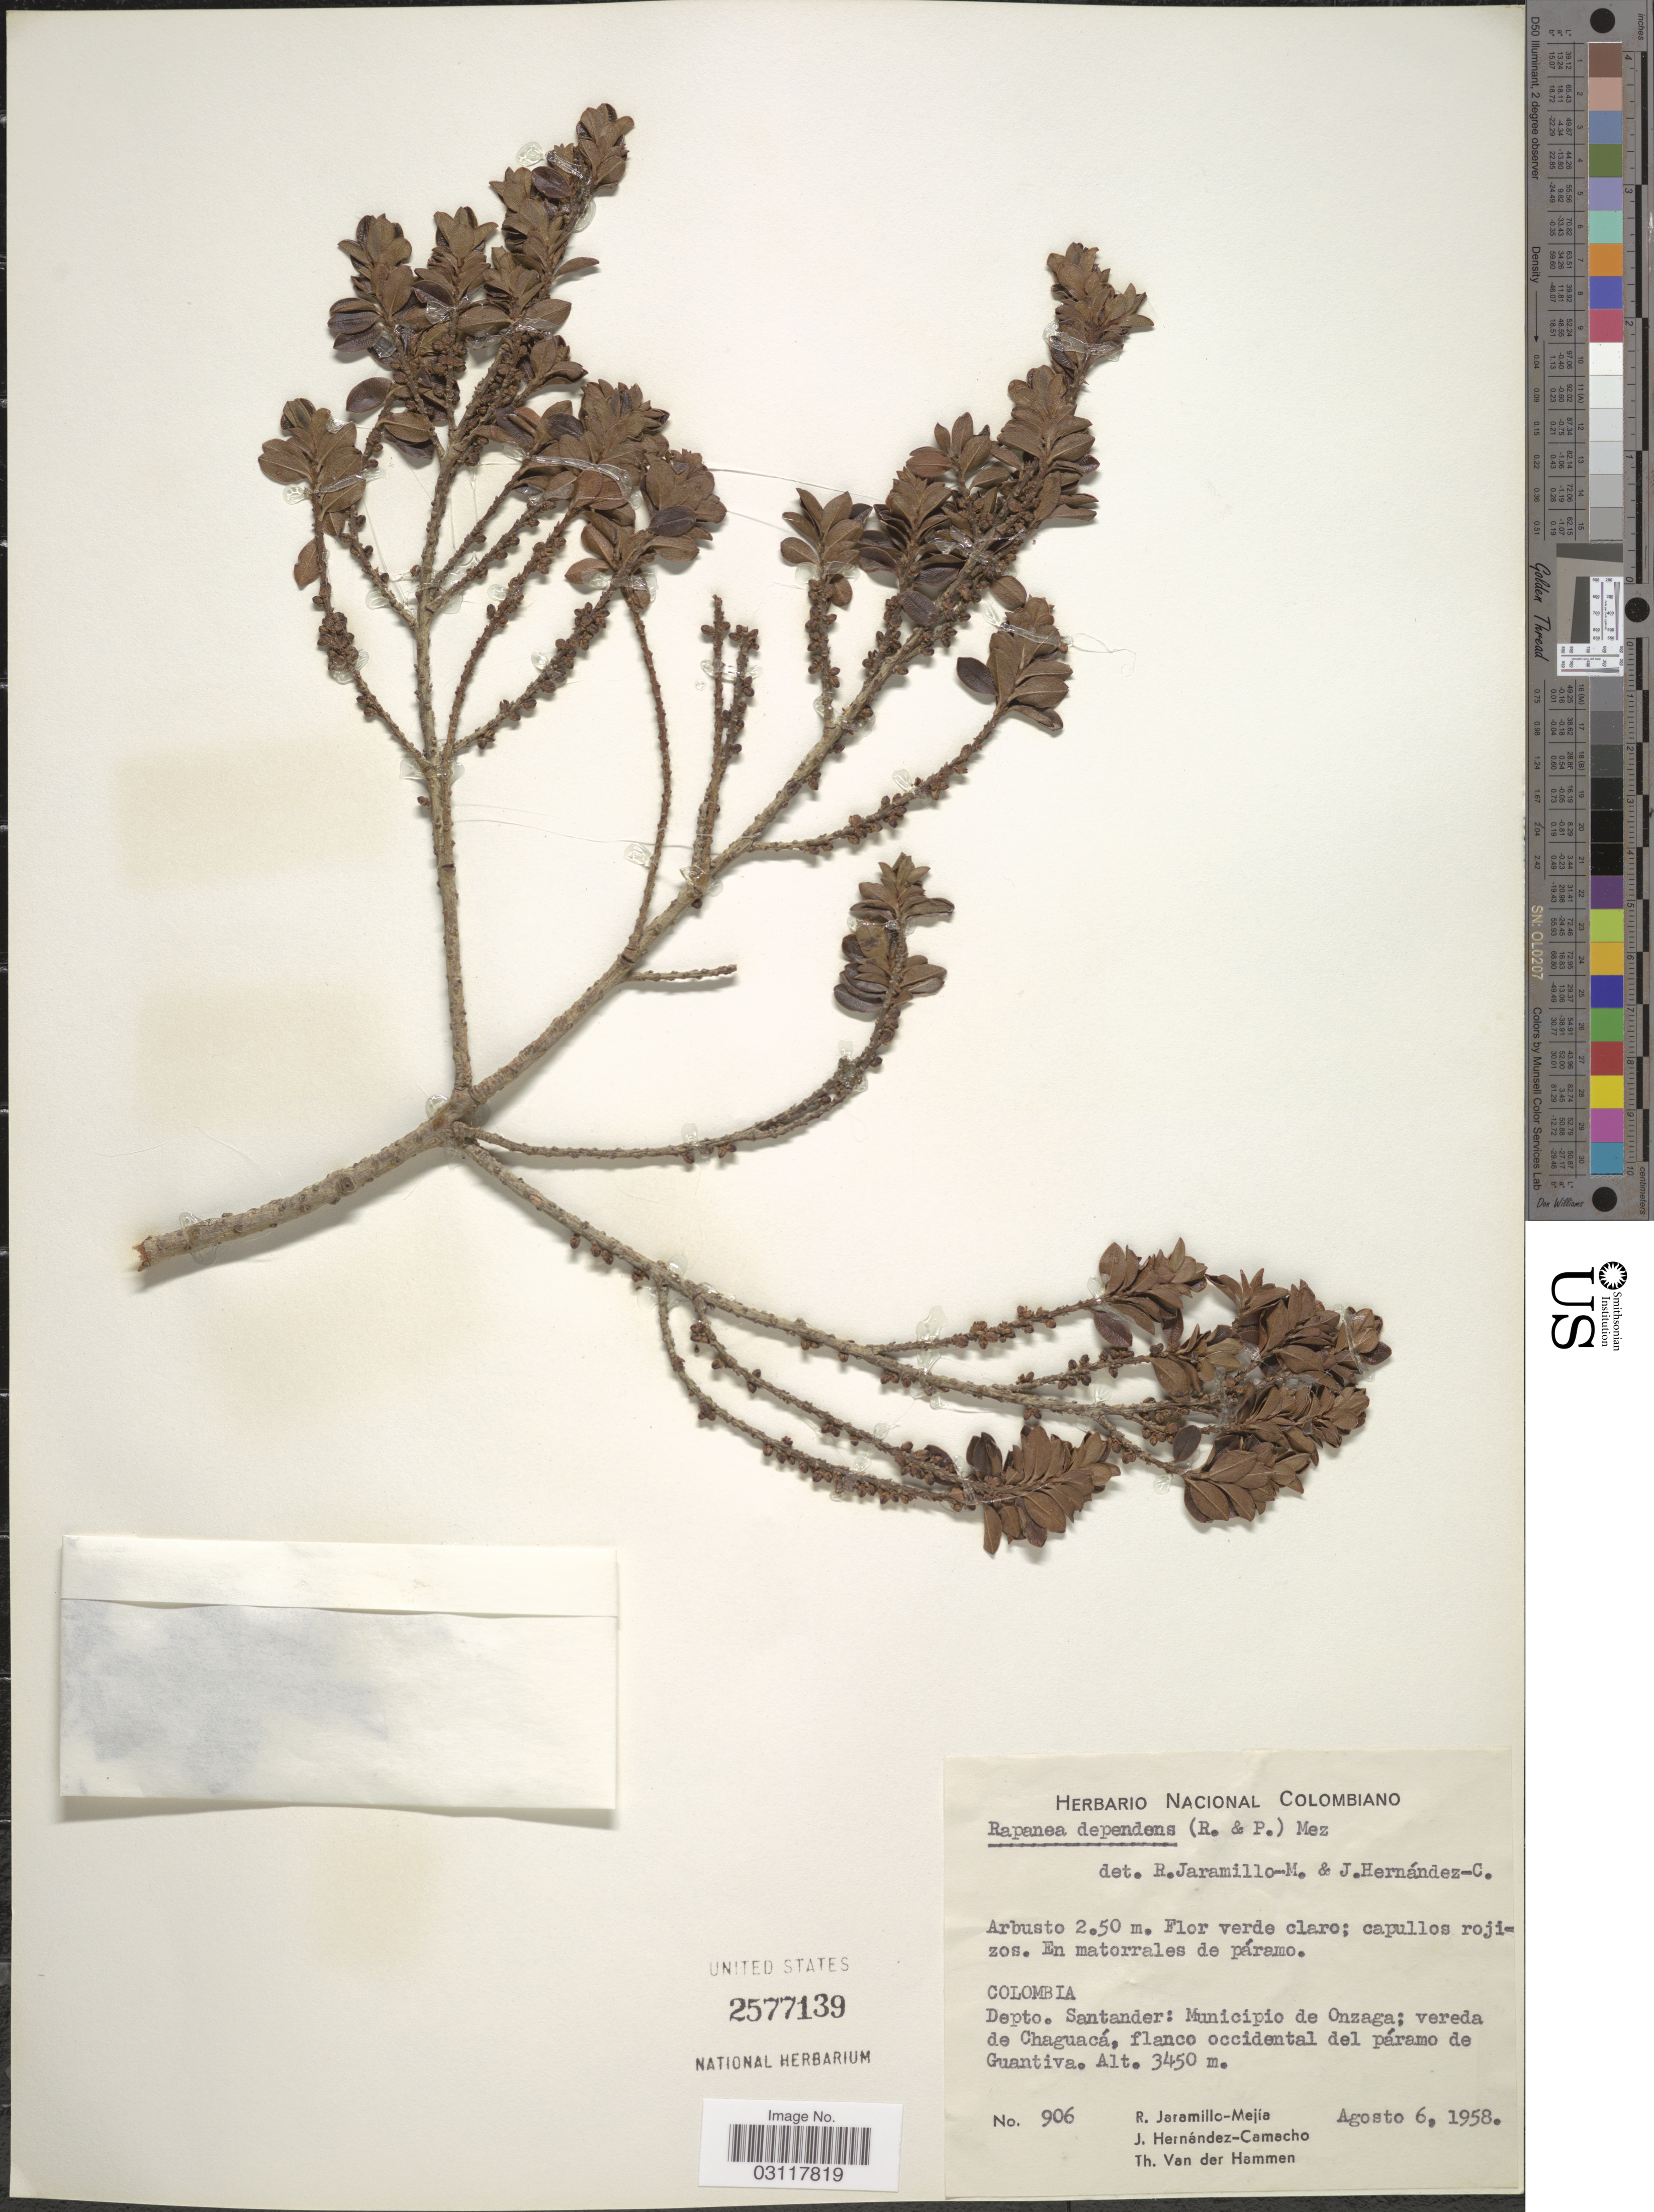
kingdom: Plantae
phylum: Tracheophyta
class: Magnoliopsida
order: Ericales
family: Primulaceae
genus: Rapanea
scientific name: Rapanea dependens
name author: (Ruiz & Pav.) Mez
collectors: R. Jaramillo M., J. Hernández-Camacho & T. Hammen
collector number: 906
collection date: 1958-08-06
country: Colombia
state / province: Santander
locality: Dept. Santander: Municipio de Onzaga: vereda de Chaguacá, flanco occidental del páramo de Guantiva.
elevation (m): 3450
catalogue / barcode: US 2577139